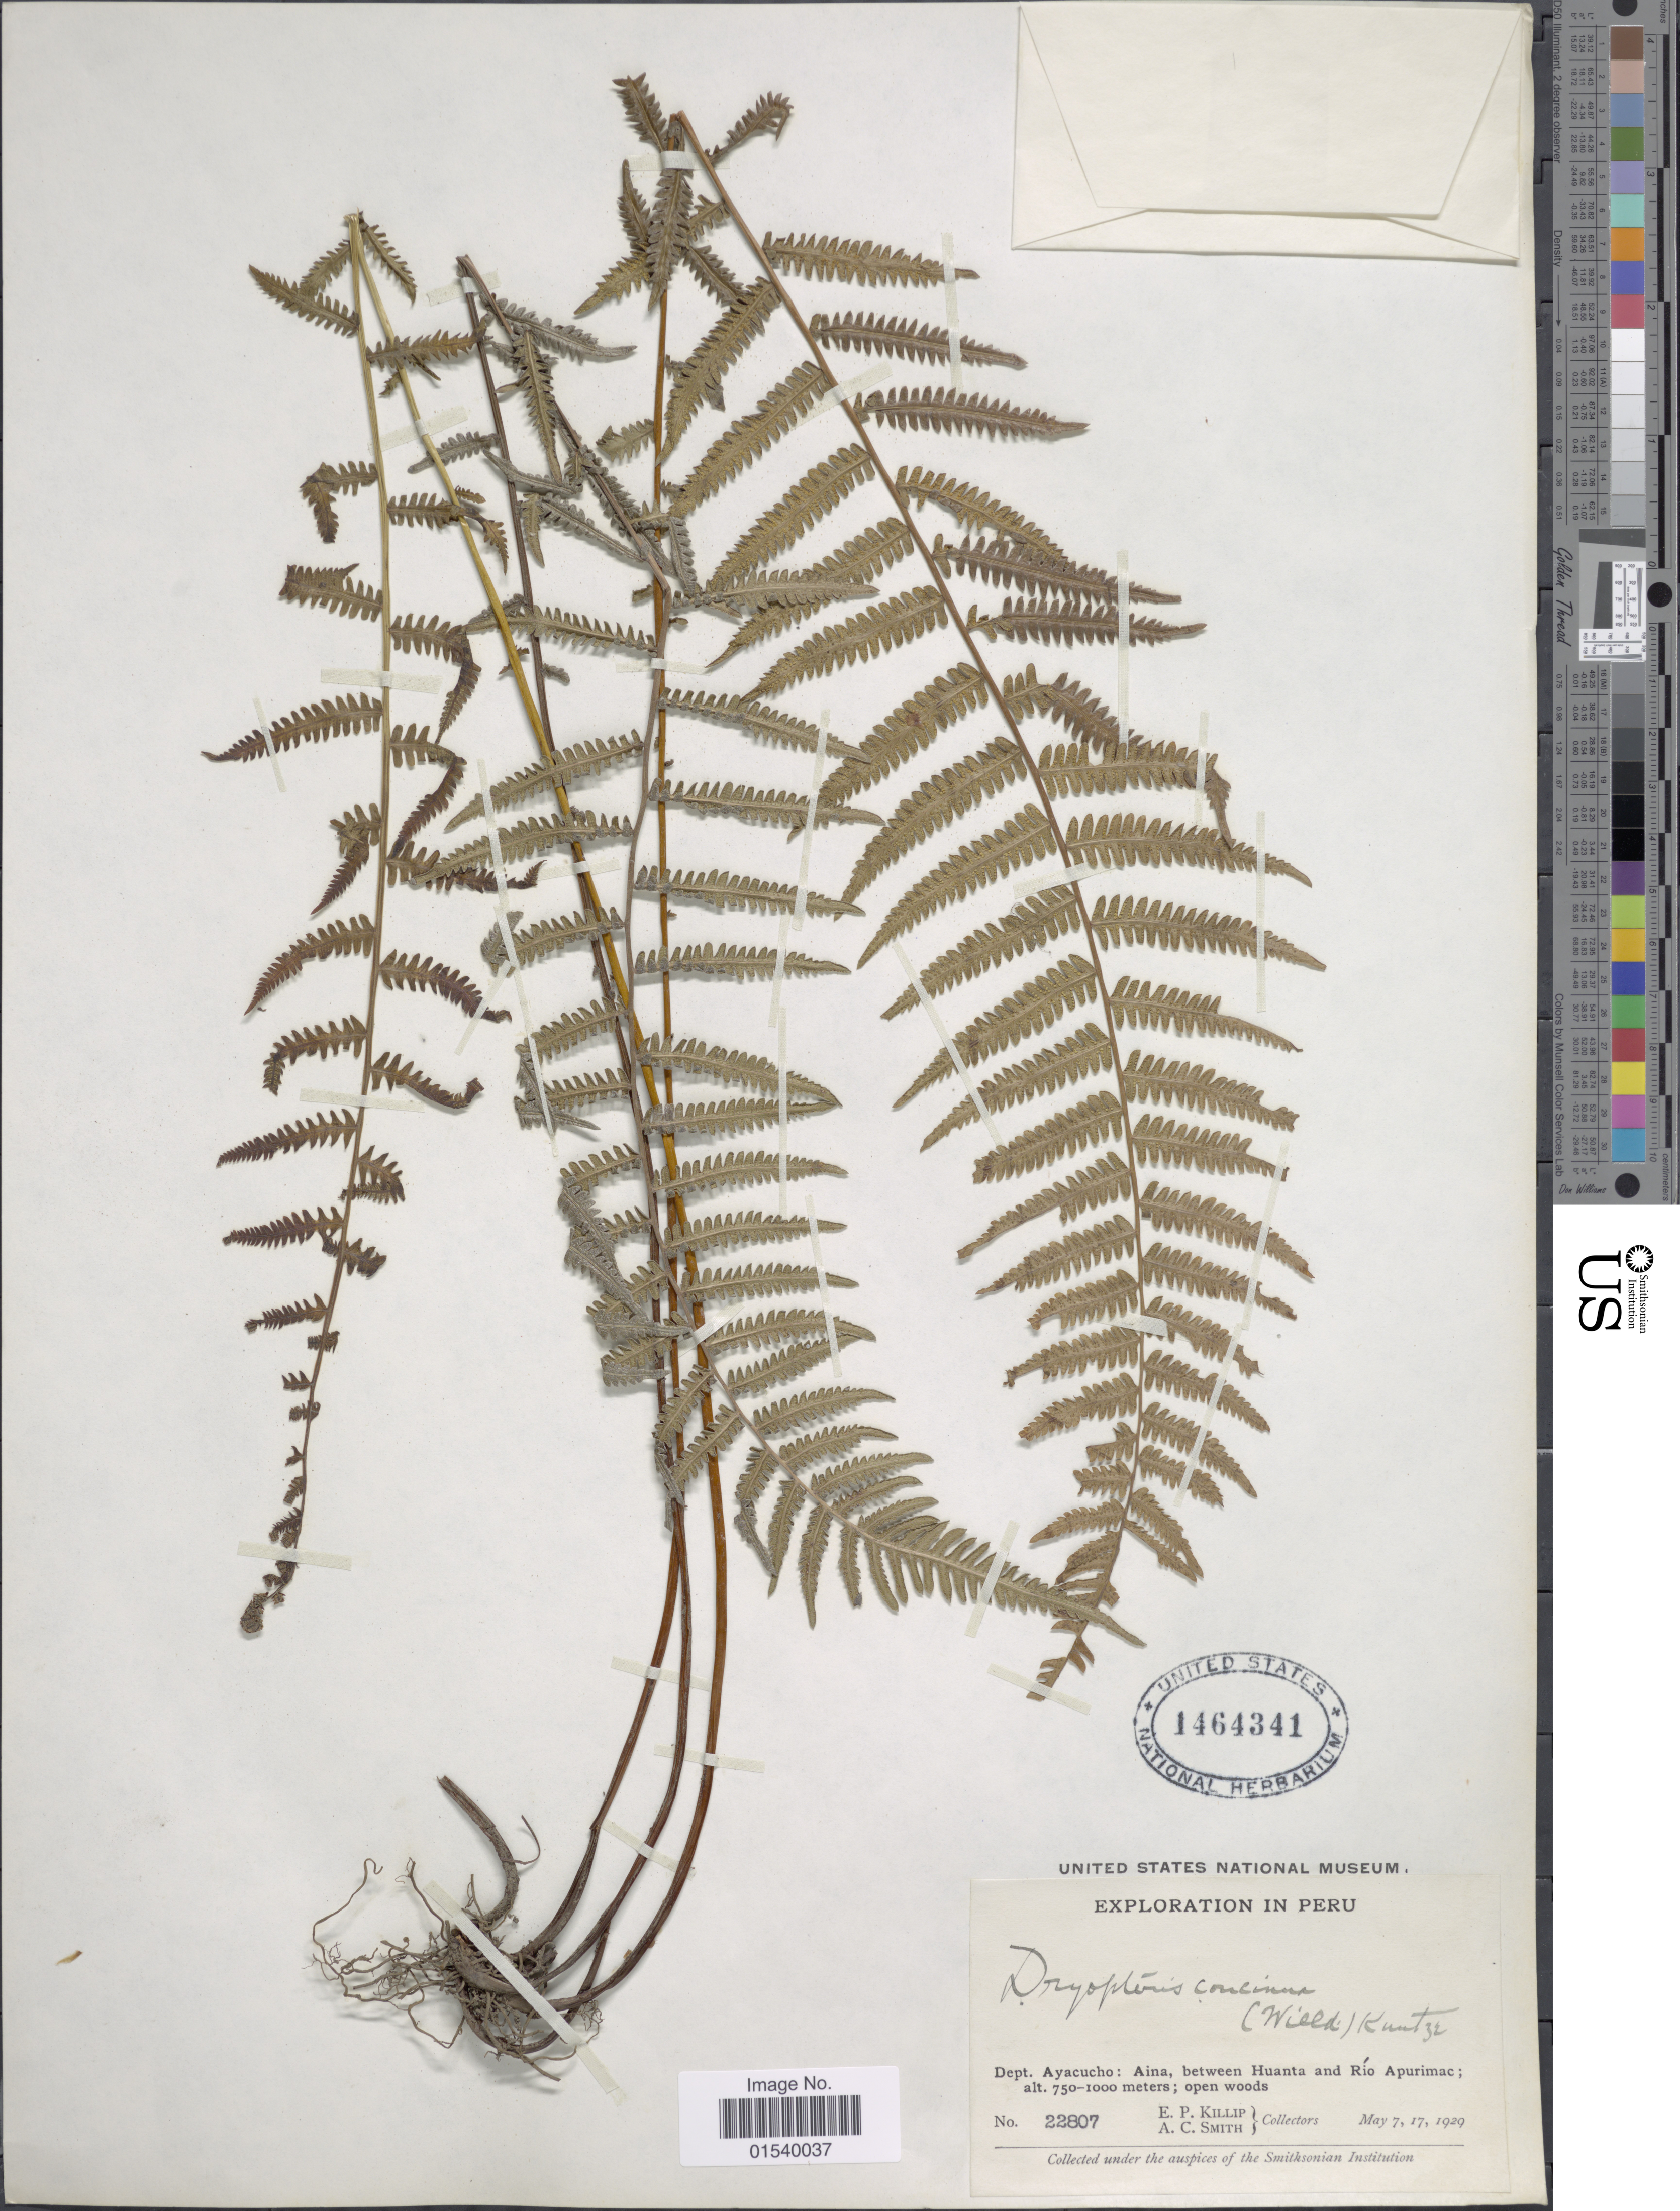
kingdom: Plantae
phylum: Tracheophyta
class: Polypodiopsida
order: Polypodiales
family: Thelypteridaceae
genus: Amauropelta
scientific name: Amauropelta concinna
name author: (Willd.) Pic. Serm.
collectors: E. P. Killip & A. C. Smith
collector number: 22807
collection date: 1929-05-07/1929-05-17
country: Peru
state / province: Ayacucho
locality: Dept. Ayacucho: Aina, between Huanta and Río Apurimac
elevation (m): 750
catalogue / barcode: US 1464341